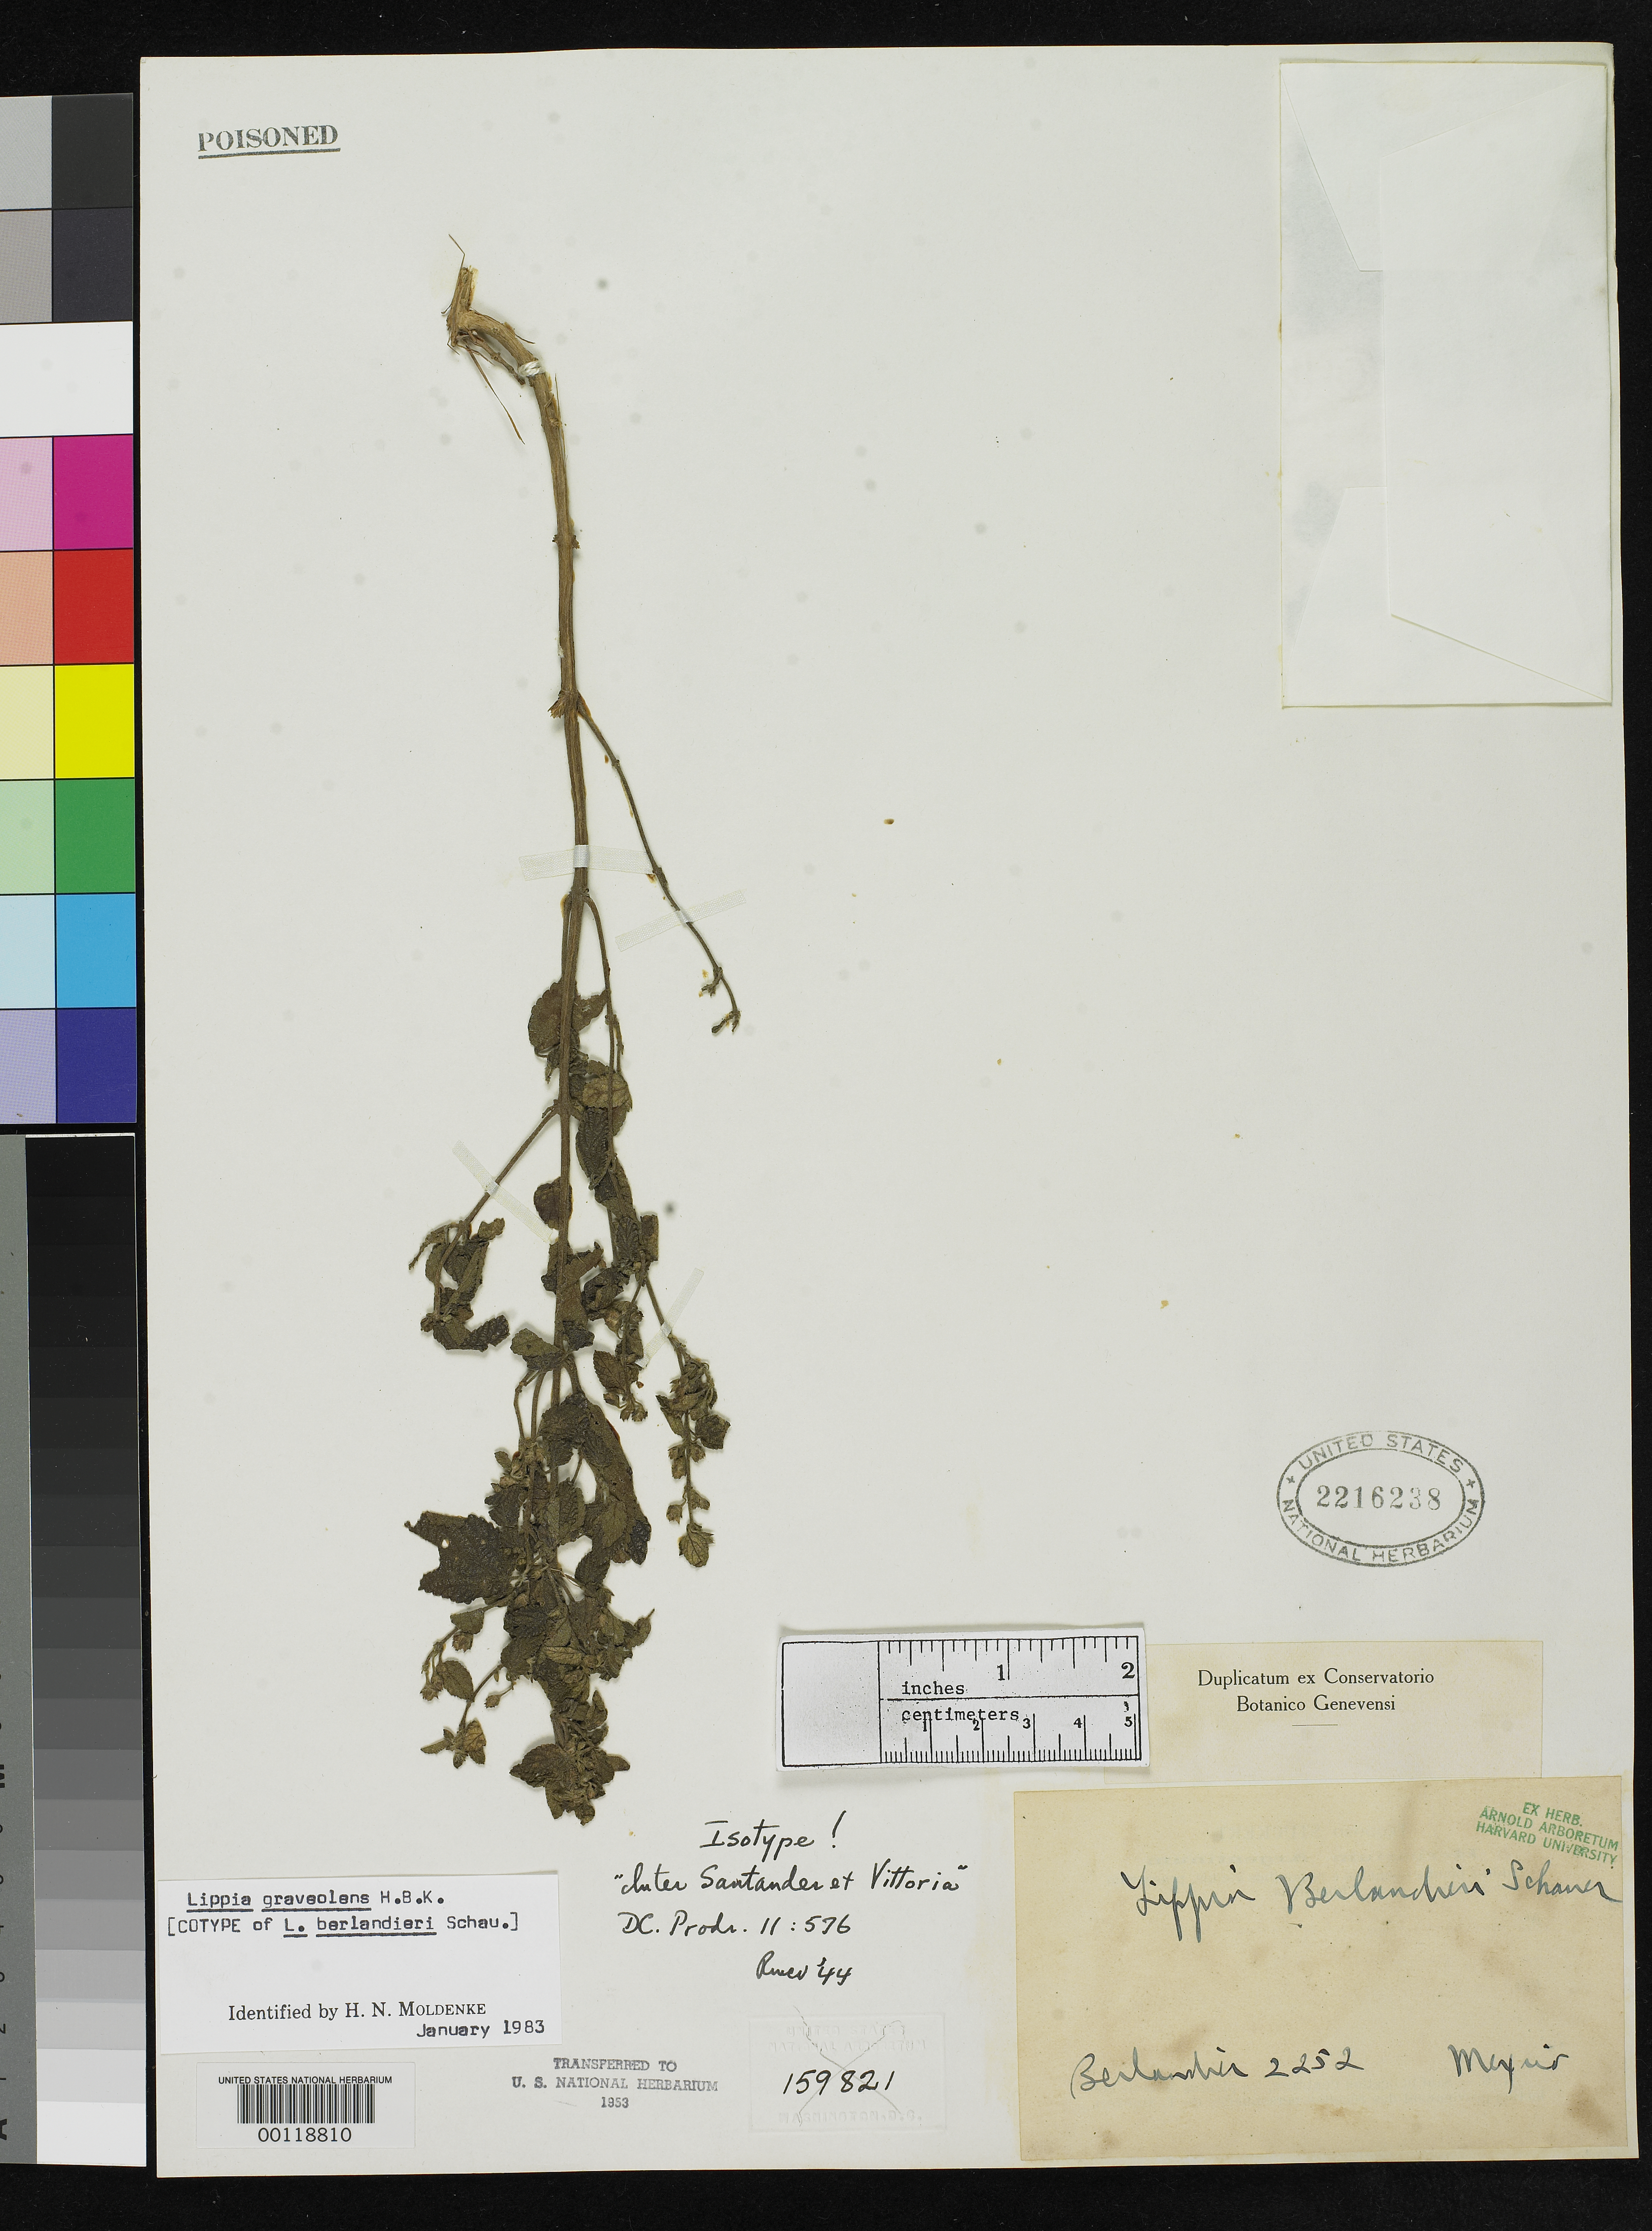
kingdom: Plantae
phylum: Tracheophyta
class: Magnoliopsida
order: Lamiales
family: Verbenaceae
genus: Lippia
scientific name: Lippia berlandieri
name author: Schauer in DC.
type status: Isosyntype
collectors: J. L. Berlandier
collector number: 2252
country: Mexico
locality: E of Monserrat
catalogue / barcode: US 2216238